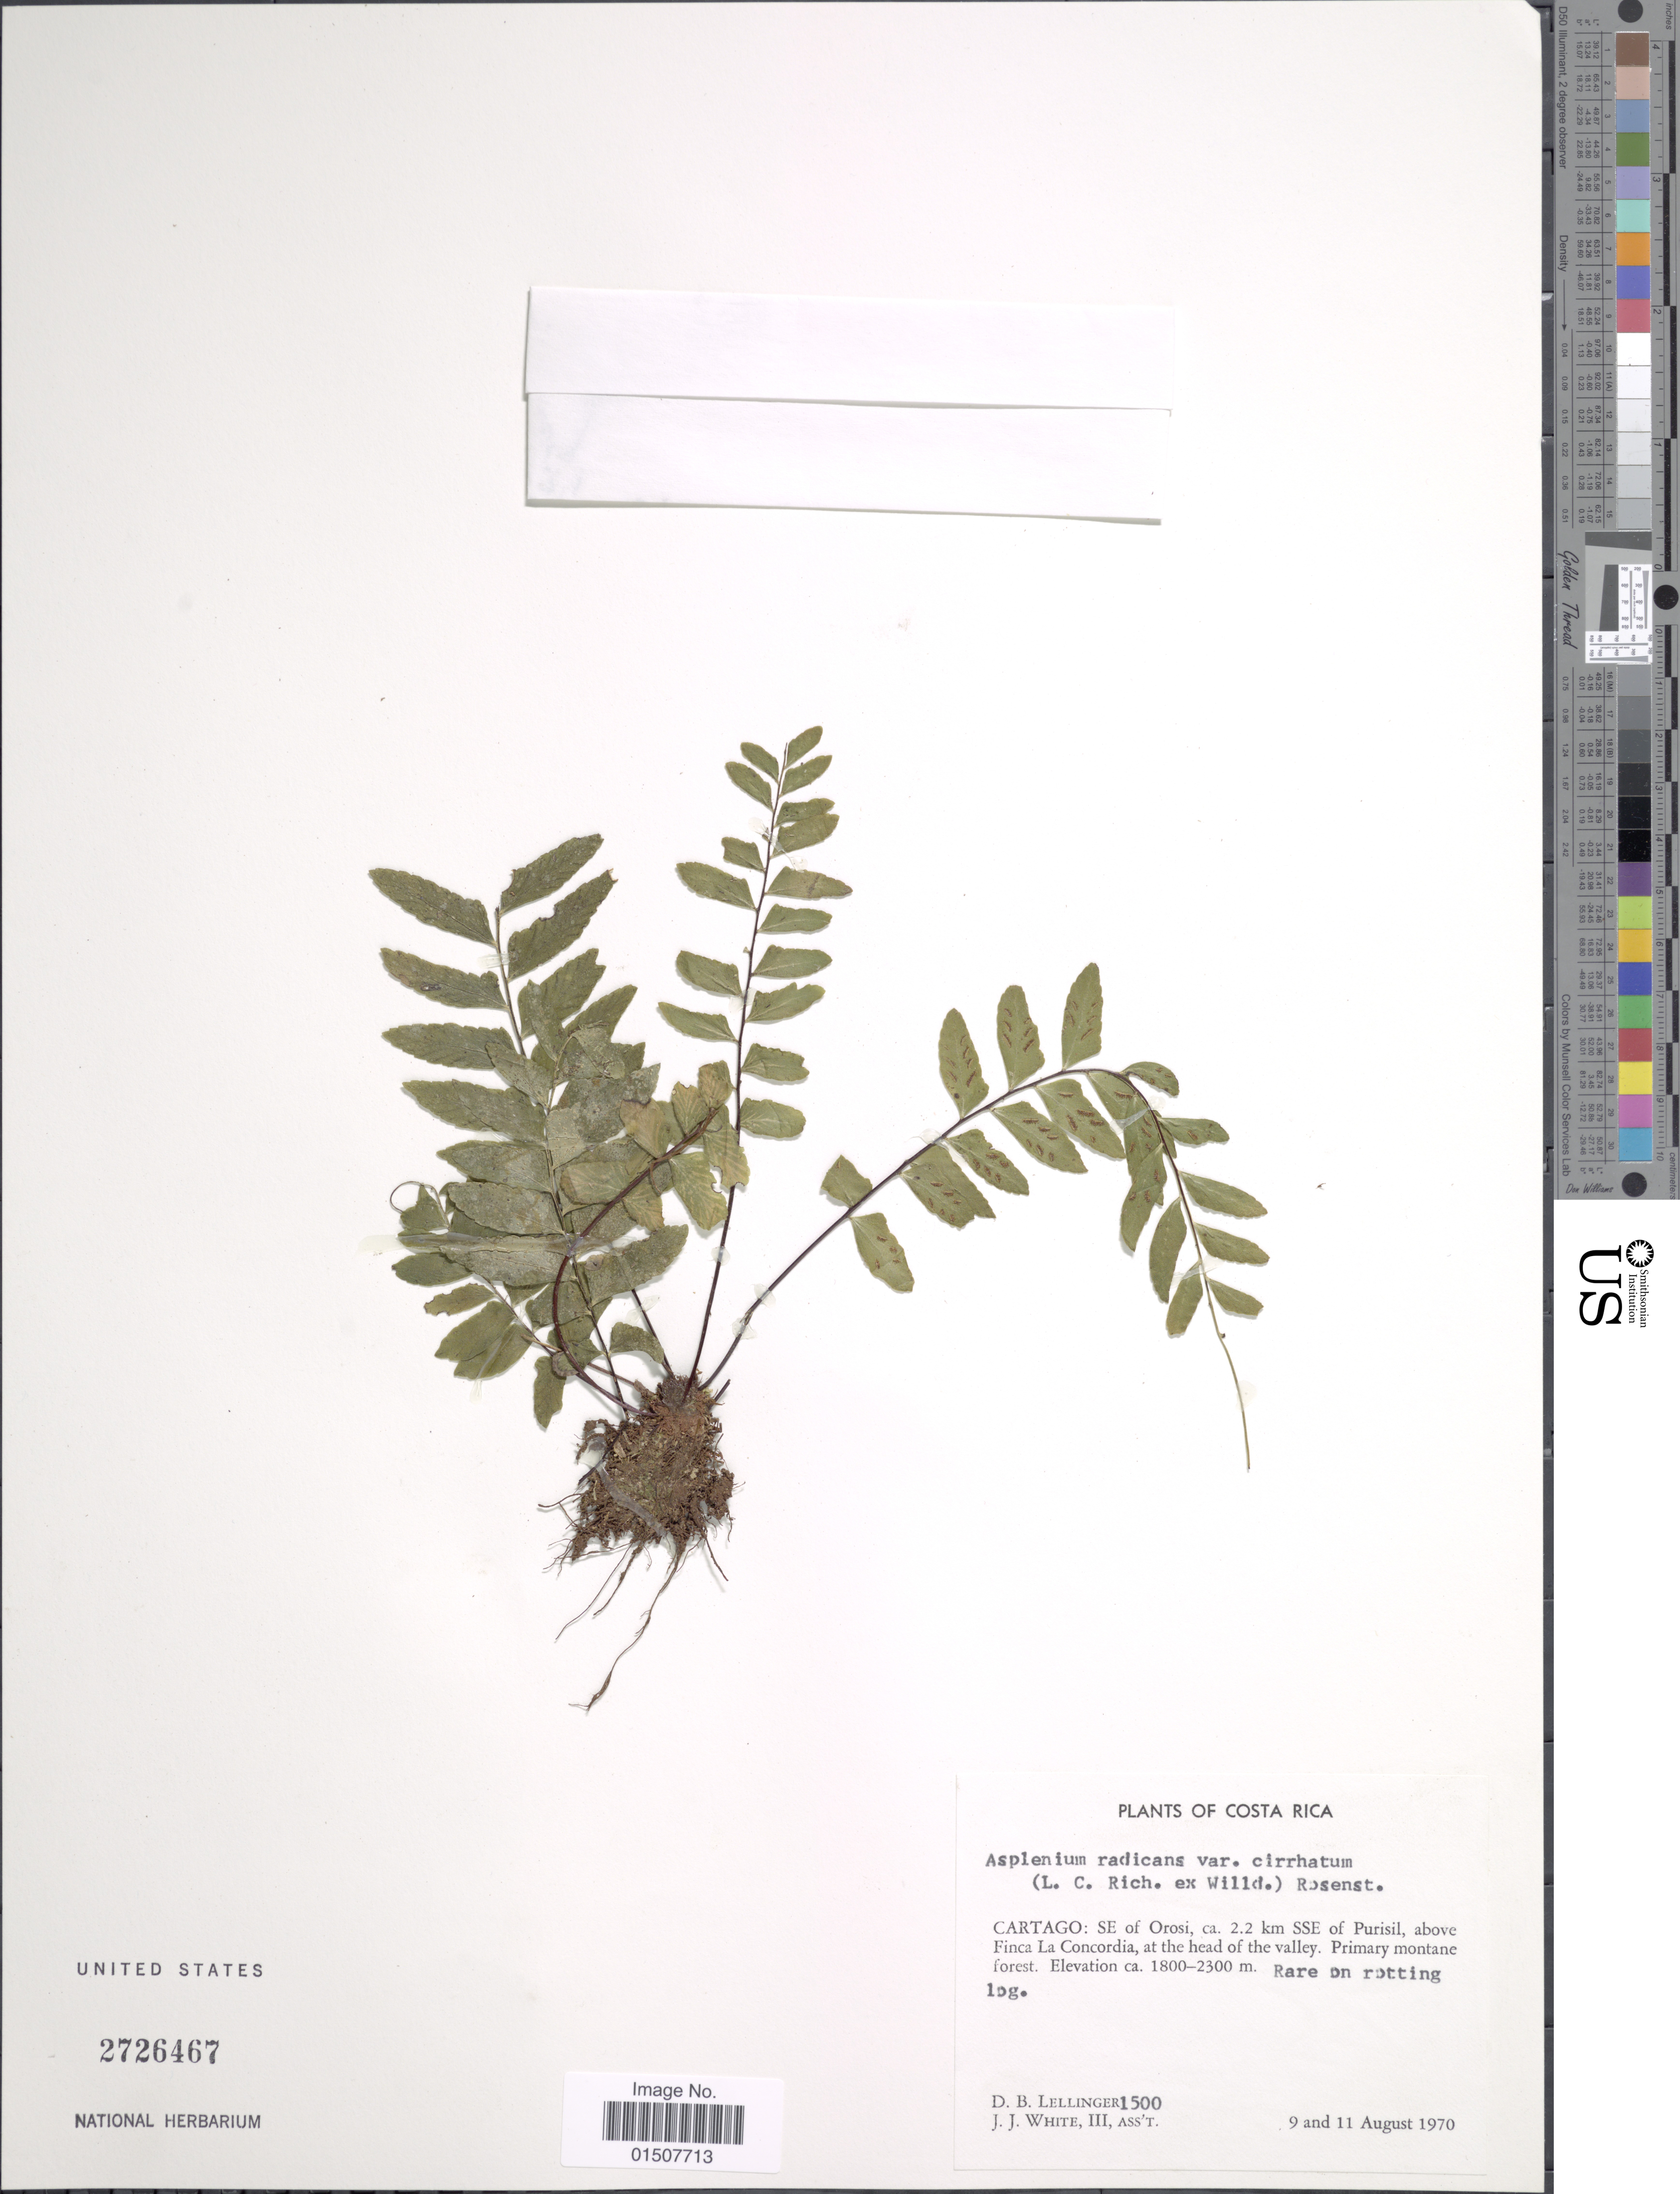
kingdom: Plantae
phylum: Tracheophyta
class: Polypodiopsida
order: Polypodiales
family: Aspleniaceae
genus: Asplenium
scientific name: Asplenium radicans var. cirrhatum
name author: (Rich. ex Willd.) Rosenst.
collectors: D. B. Lellinger & J. J. White III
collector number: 1500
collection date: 1970-08-09/1970-08-11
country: Costa Rica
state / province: Cartago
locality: Cartago: Se of Orosi, ca. 2.2 km SSE of Purisil, above Finca La Concordia, at the head of the Valley. Primary montane forest.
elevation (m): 1500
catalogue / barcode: US 2726467